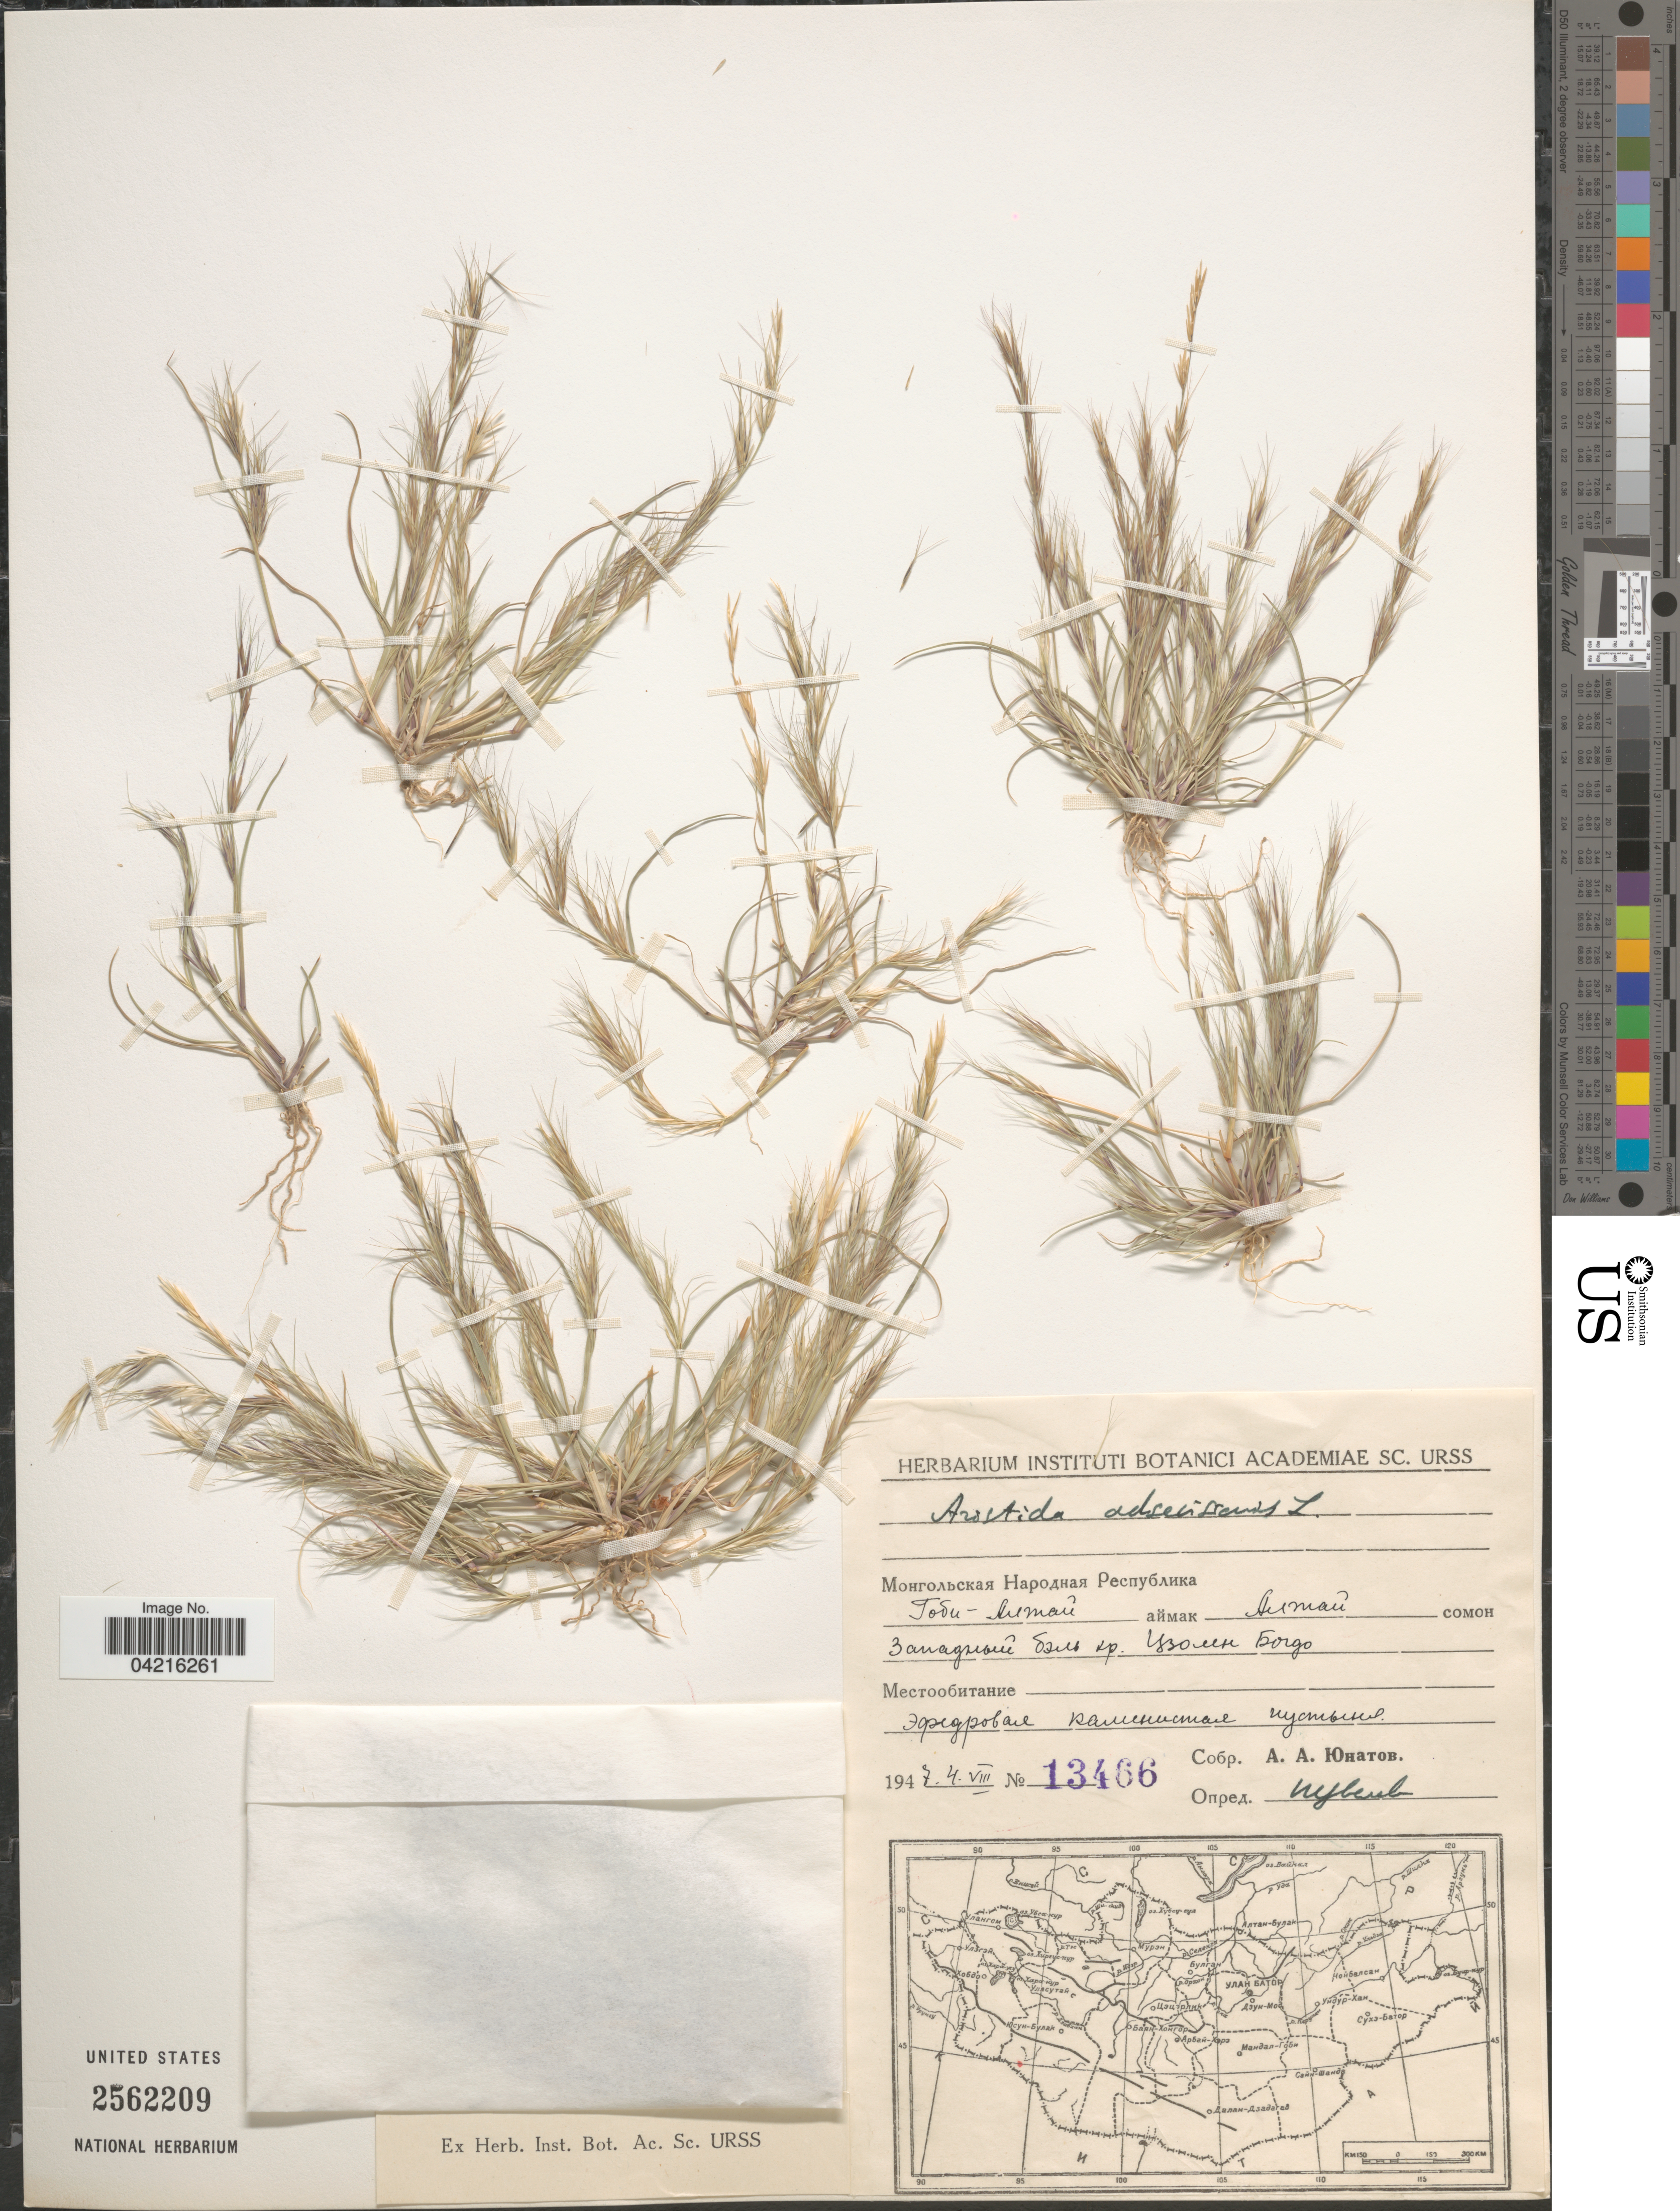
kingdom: Plantae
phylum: Tracheophyta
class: Liliopsida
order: Poales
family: Poaceae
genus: Aristida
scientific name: Aristida adscensionis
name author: L.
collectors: A. Unatov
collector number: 13466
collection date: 1947-08-04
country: Mongolia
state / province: Govi-Altay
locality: District Altay, Tsyumn-Bogdo Ridge.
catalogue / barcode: US 2562209